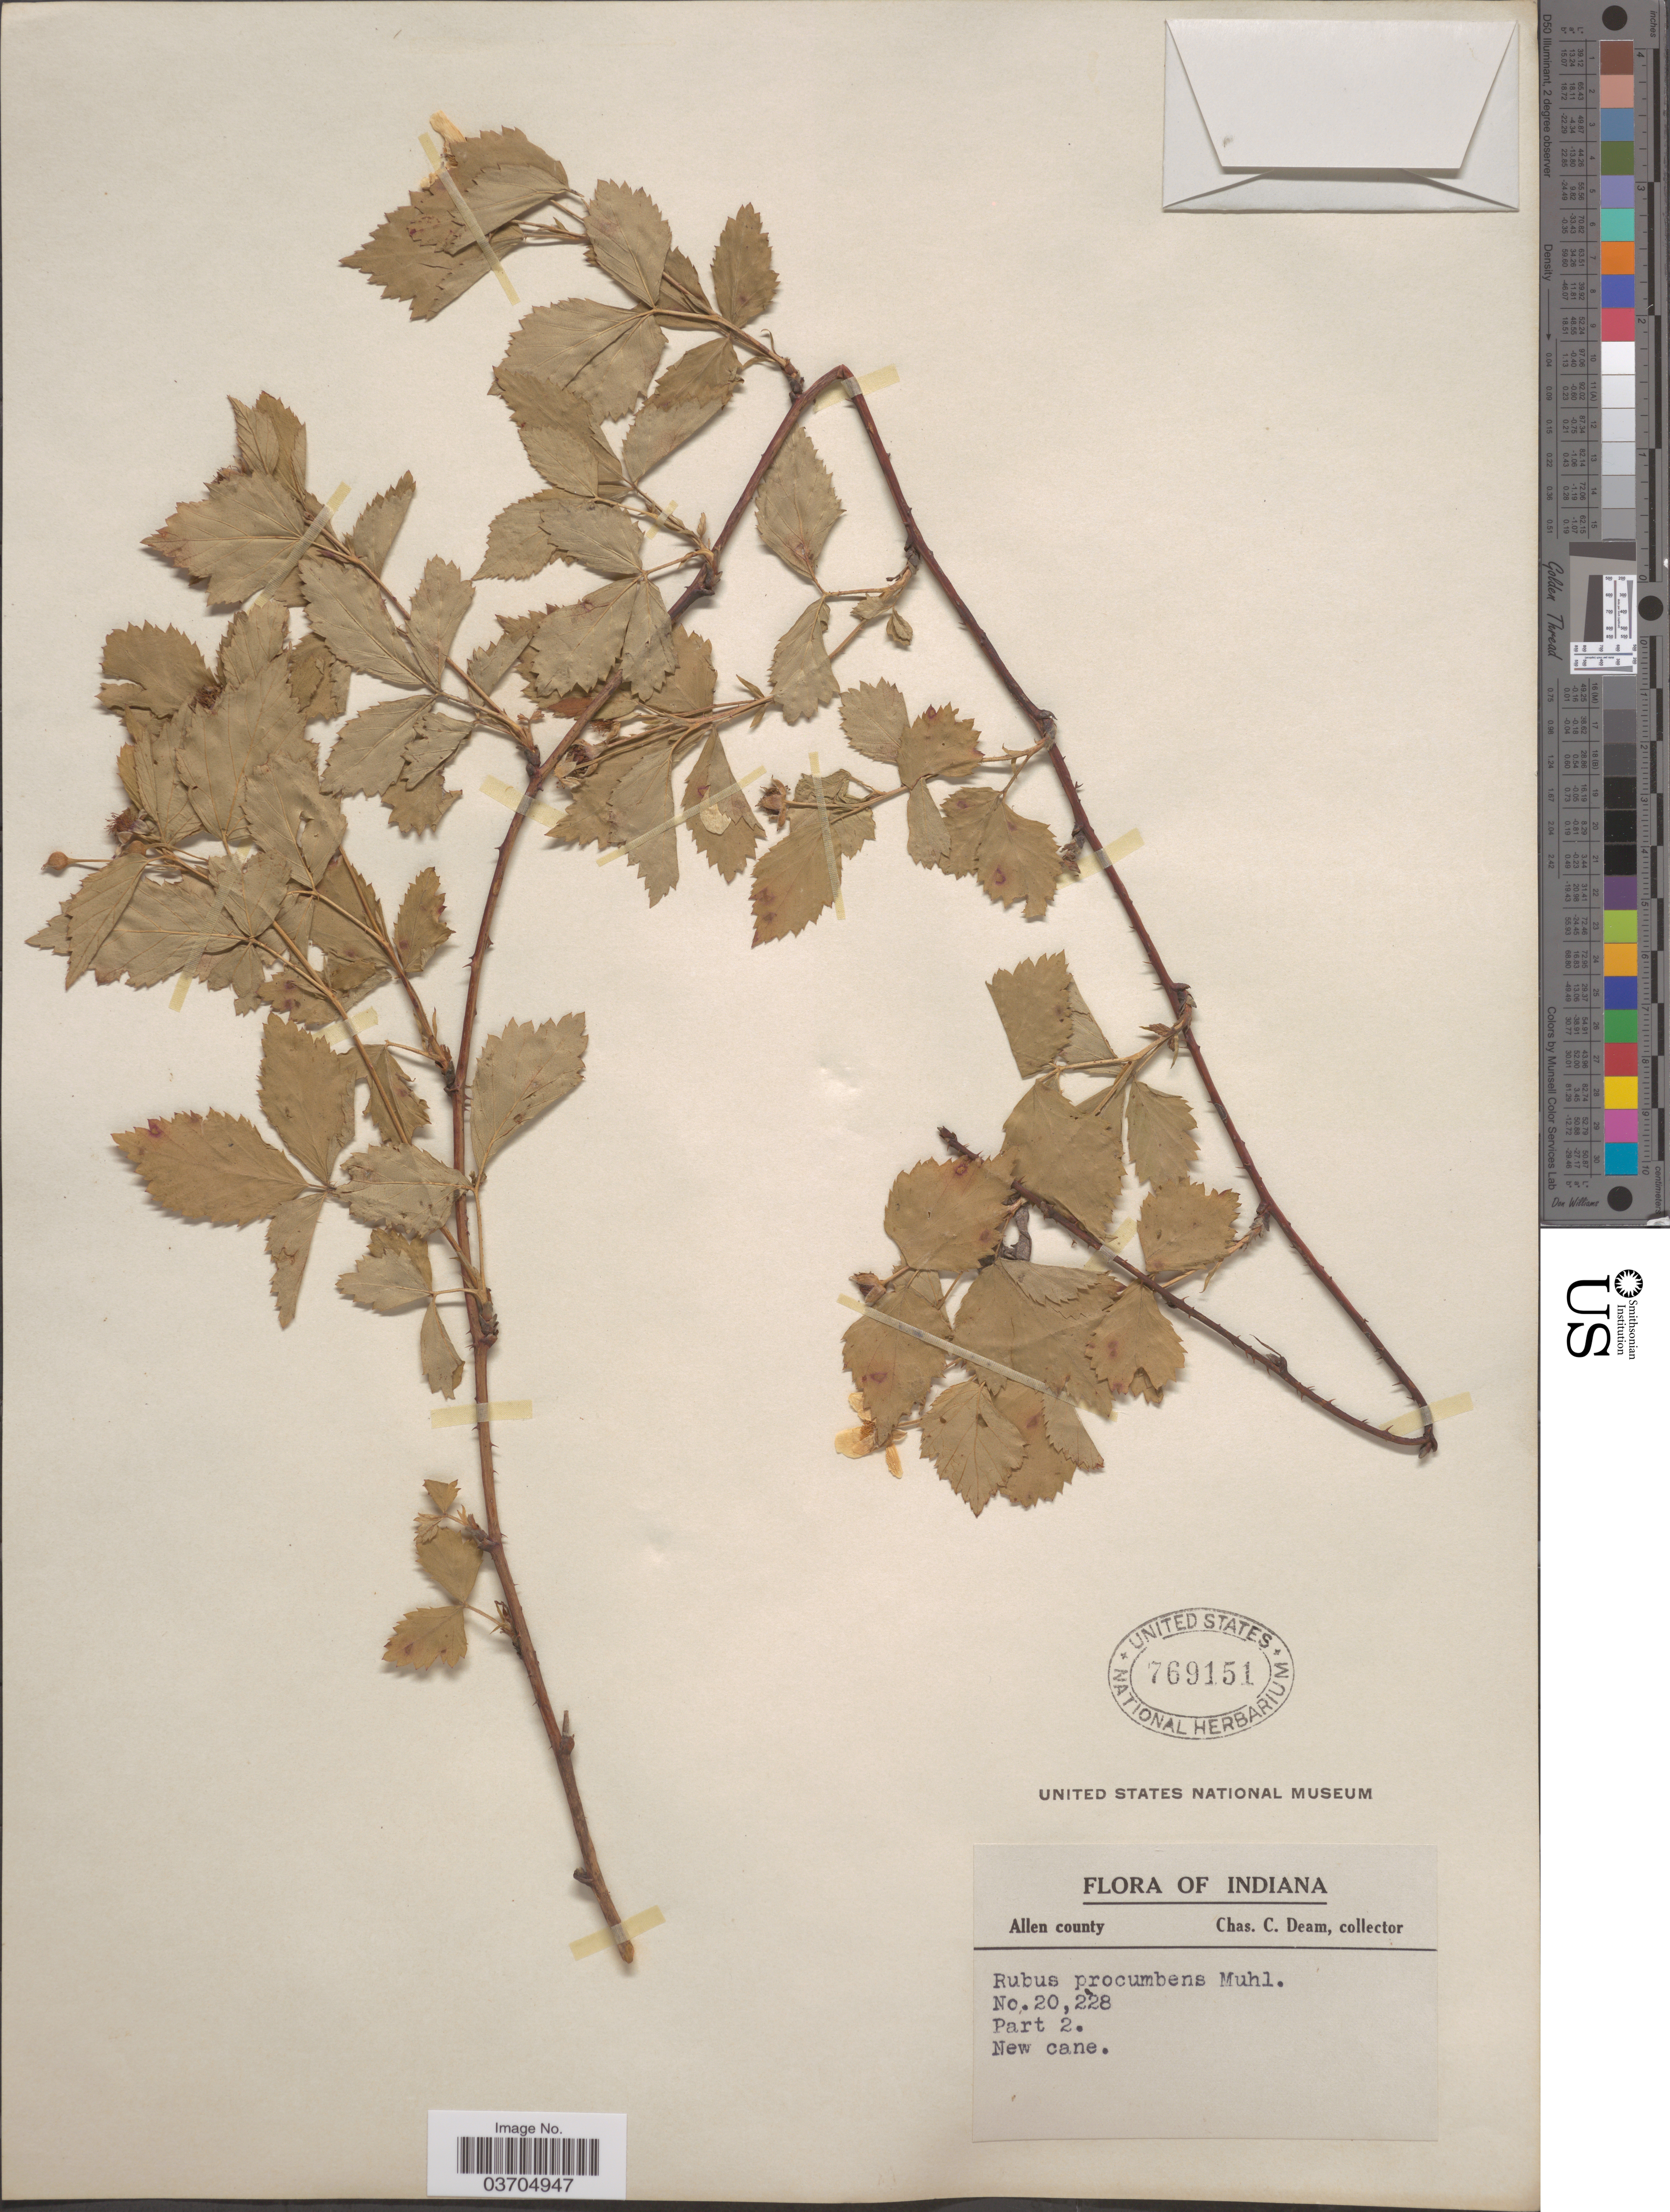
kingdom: Plantae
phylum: Tracheophyta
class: Magnoliopsida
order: Rosales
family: Rosaceae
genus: Rubus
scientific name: Rubus procumbens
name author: Muhl.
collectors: C. C. Deam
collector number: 20228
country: United States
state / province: Indiana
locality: Allen county.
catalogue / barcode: US 769151